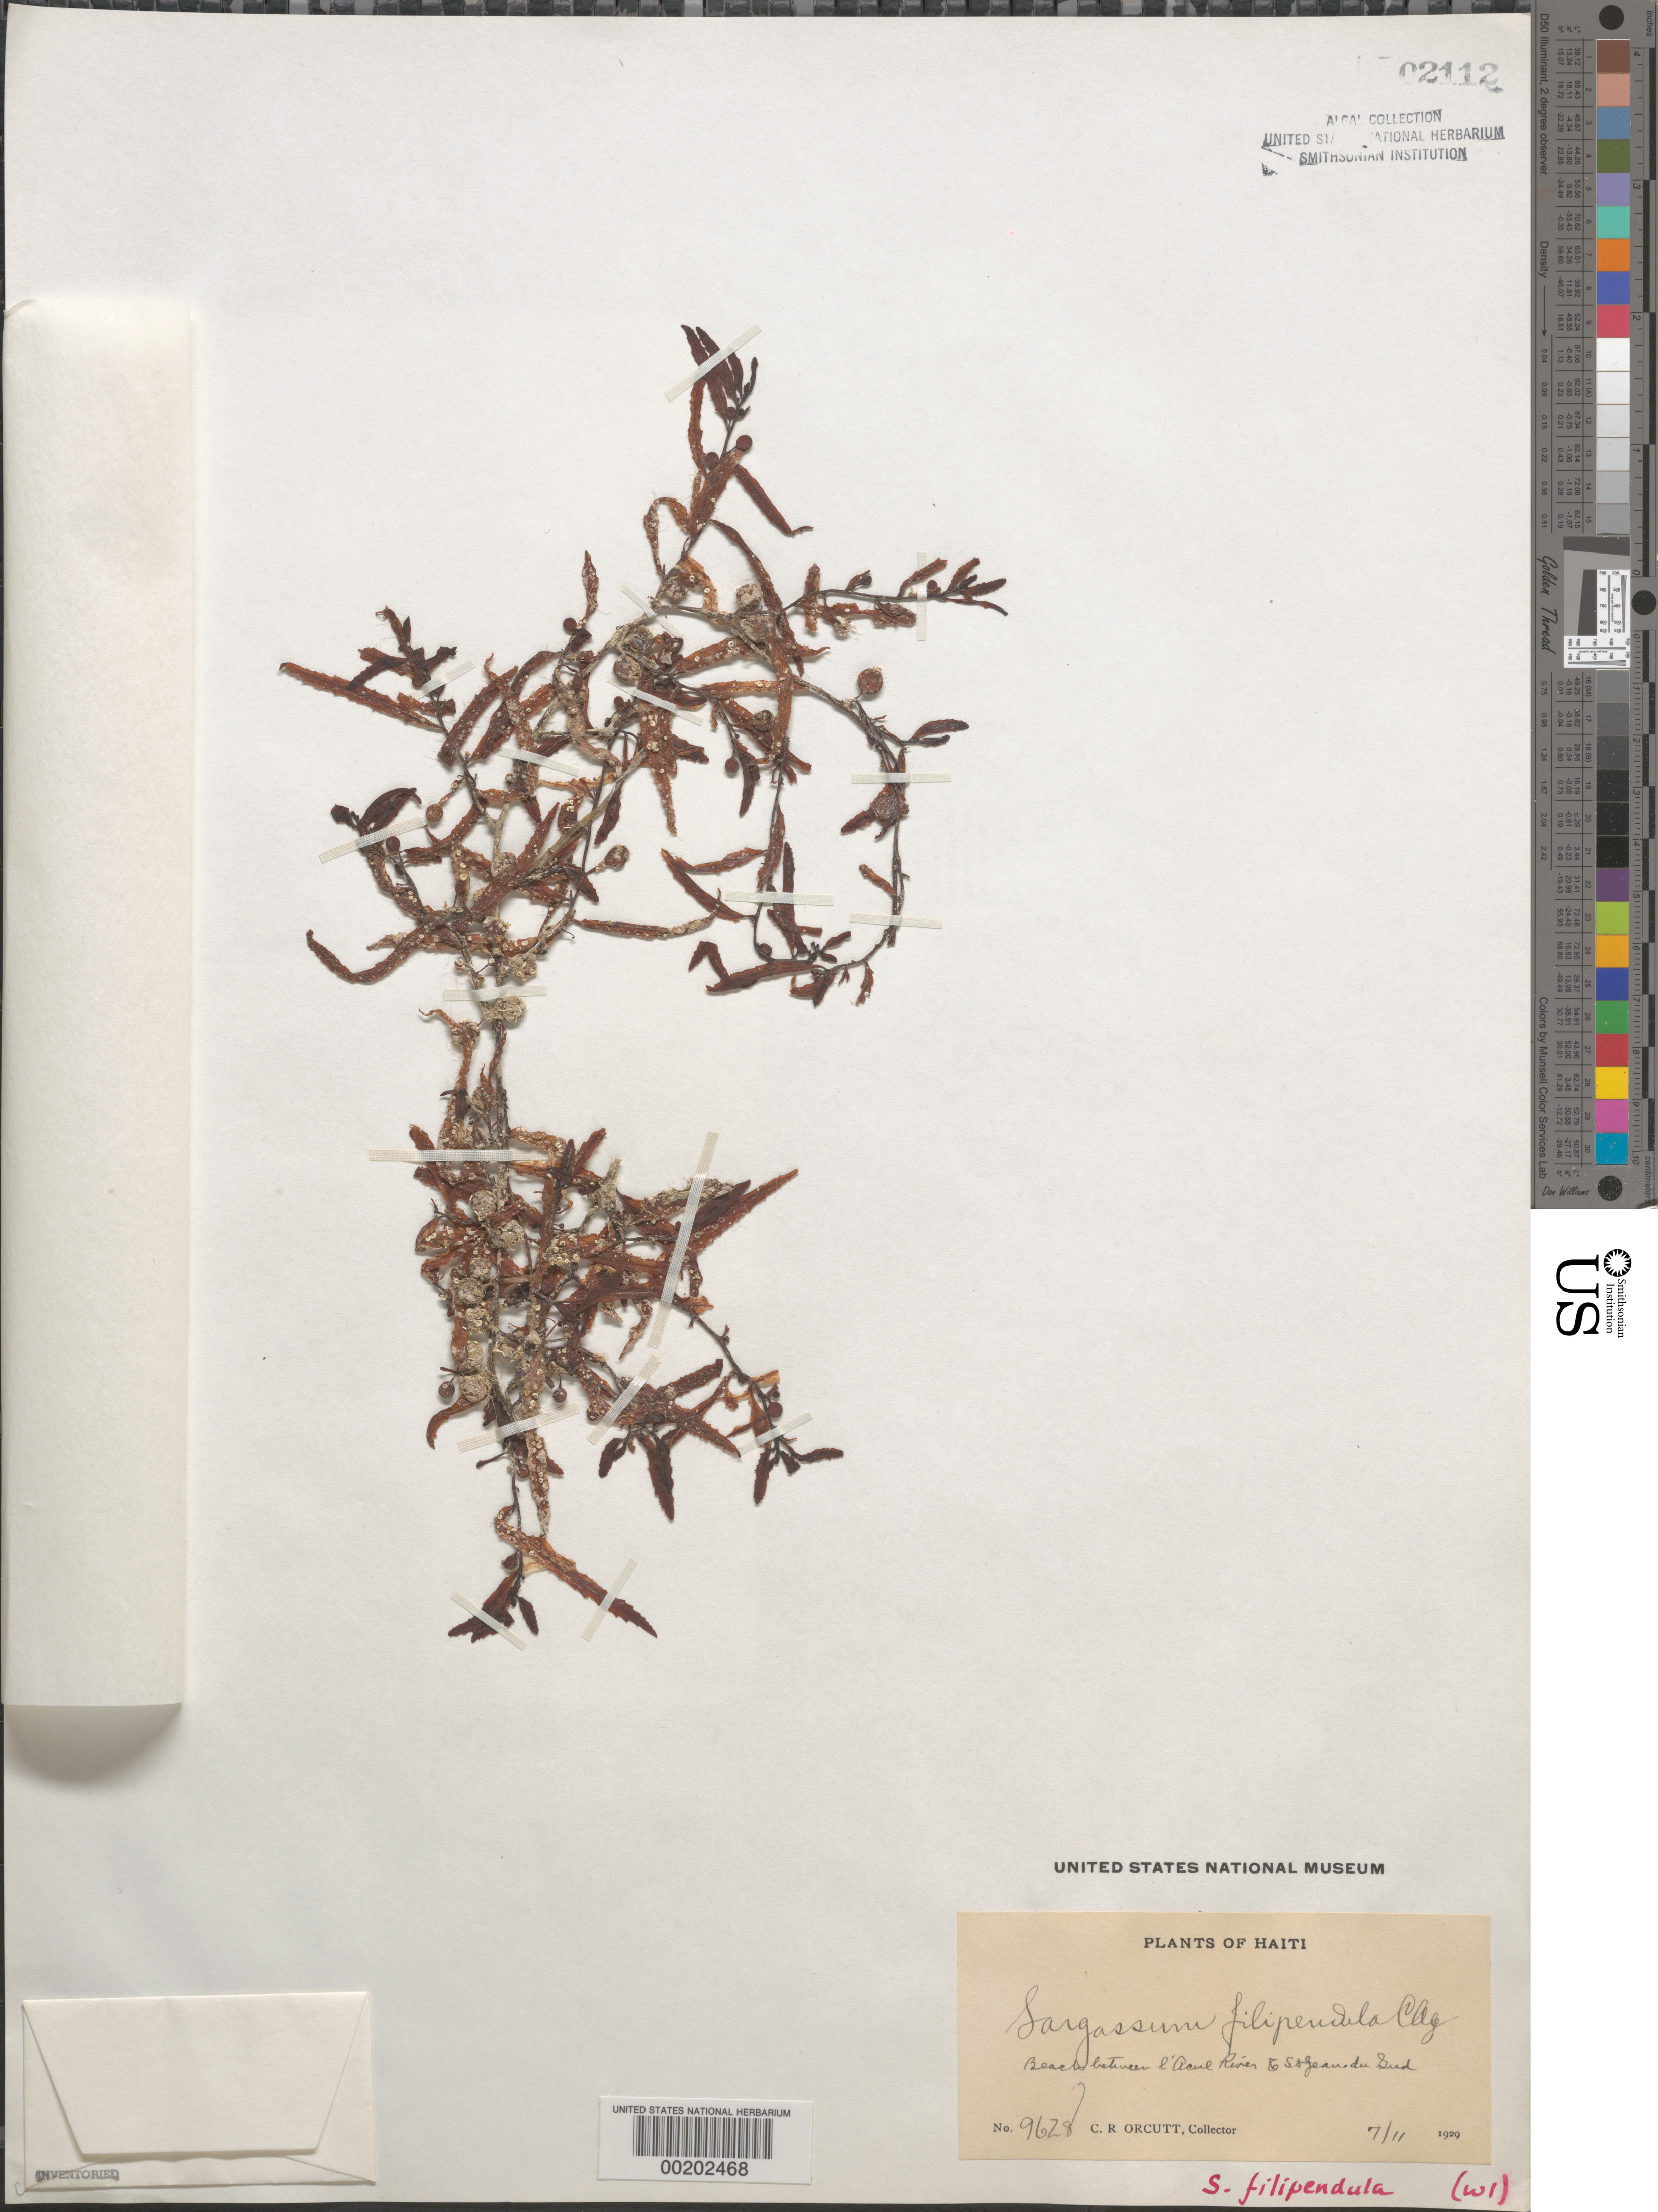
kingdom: Chromista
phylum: Ochrophyta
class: Phaeophyceae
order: Fucales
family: Sargassaceae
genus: Sargassum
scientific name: Sargassum filipendula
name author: C. Agardh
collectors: C. R. Orcutt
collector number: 9628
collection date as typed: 11 Jul 1929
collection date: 1929-07-11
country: Haiti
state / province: Sud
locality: Beach between l'Acul River and St.-Jean-du-Sud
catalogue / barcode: US 2112